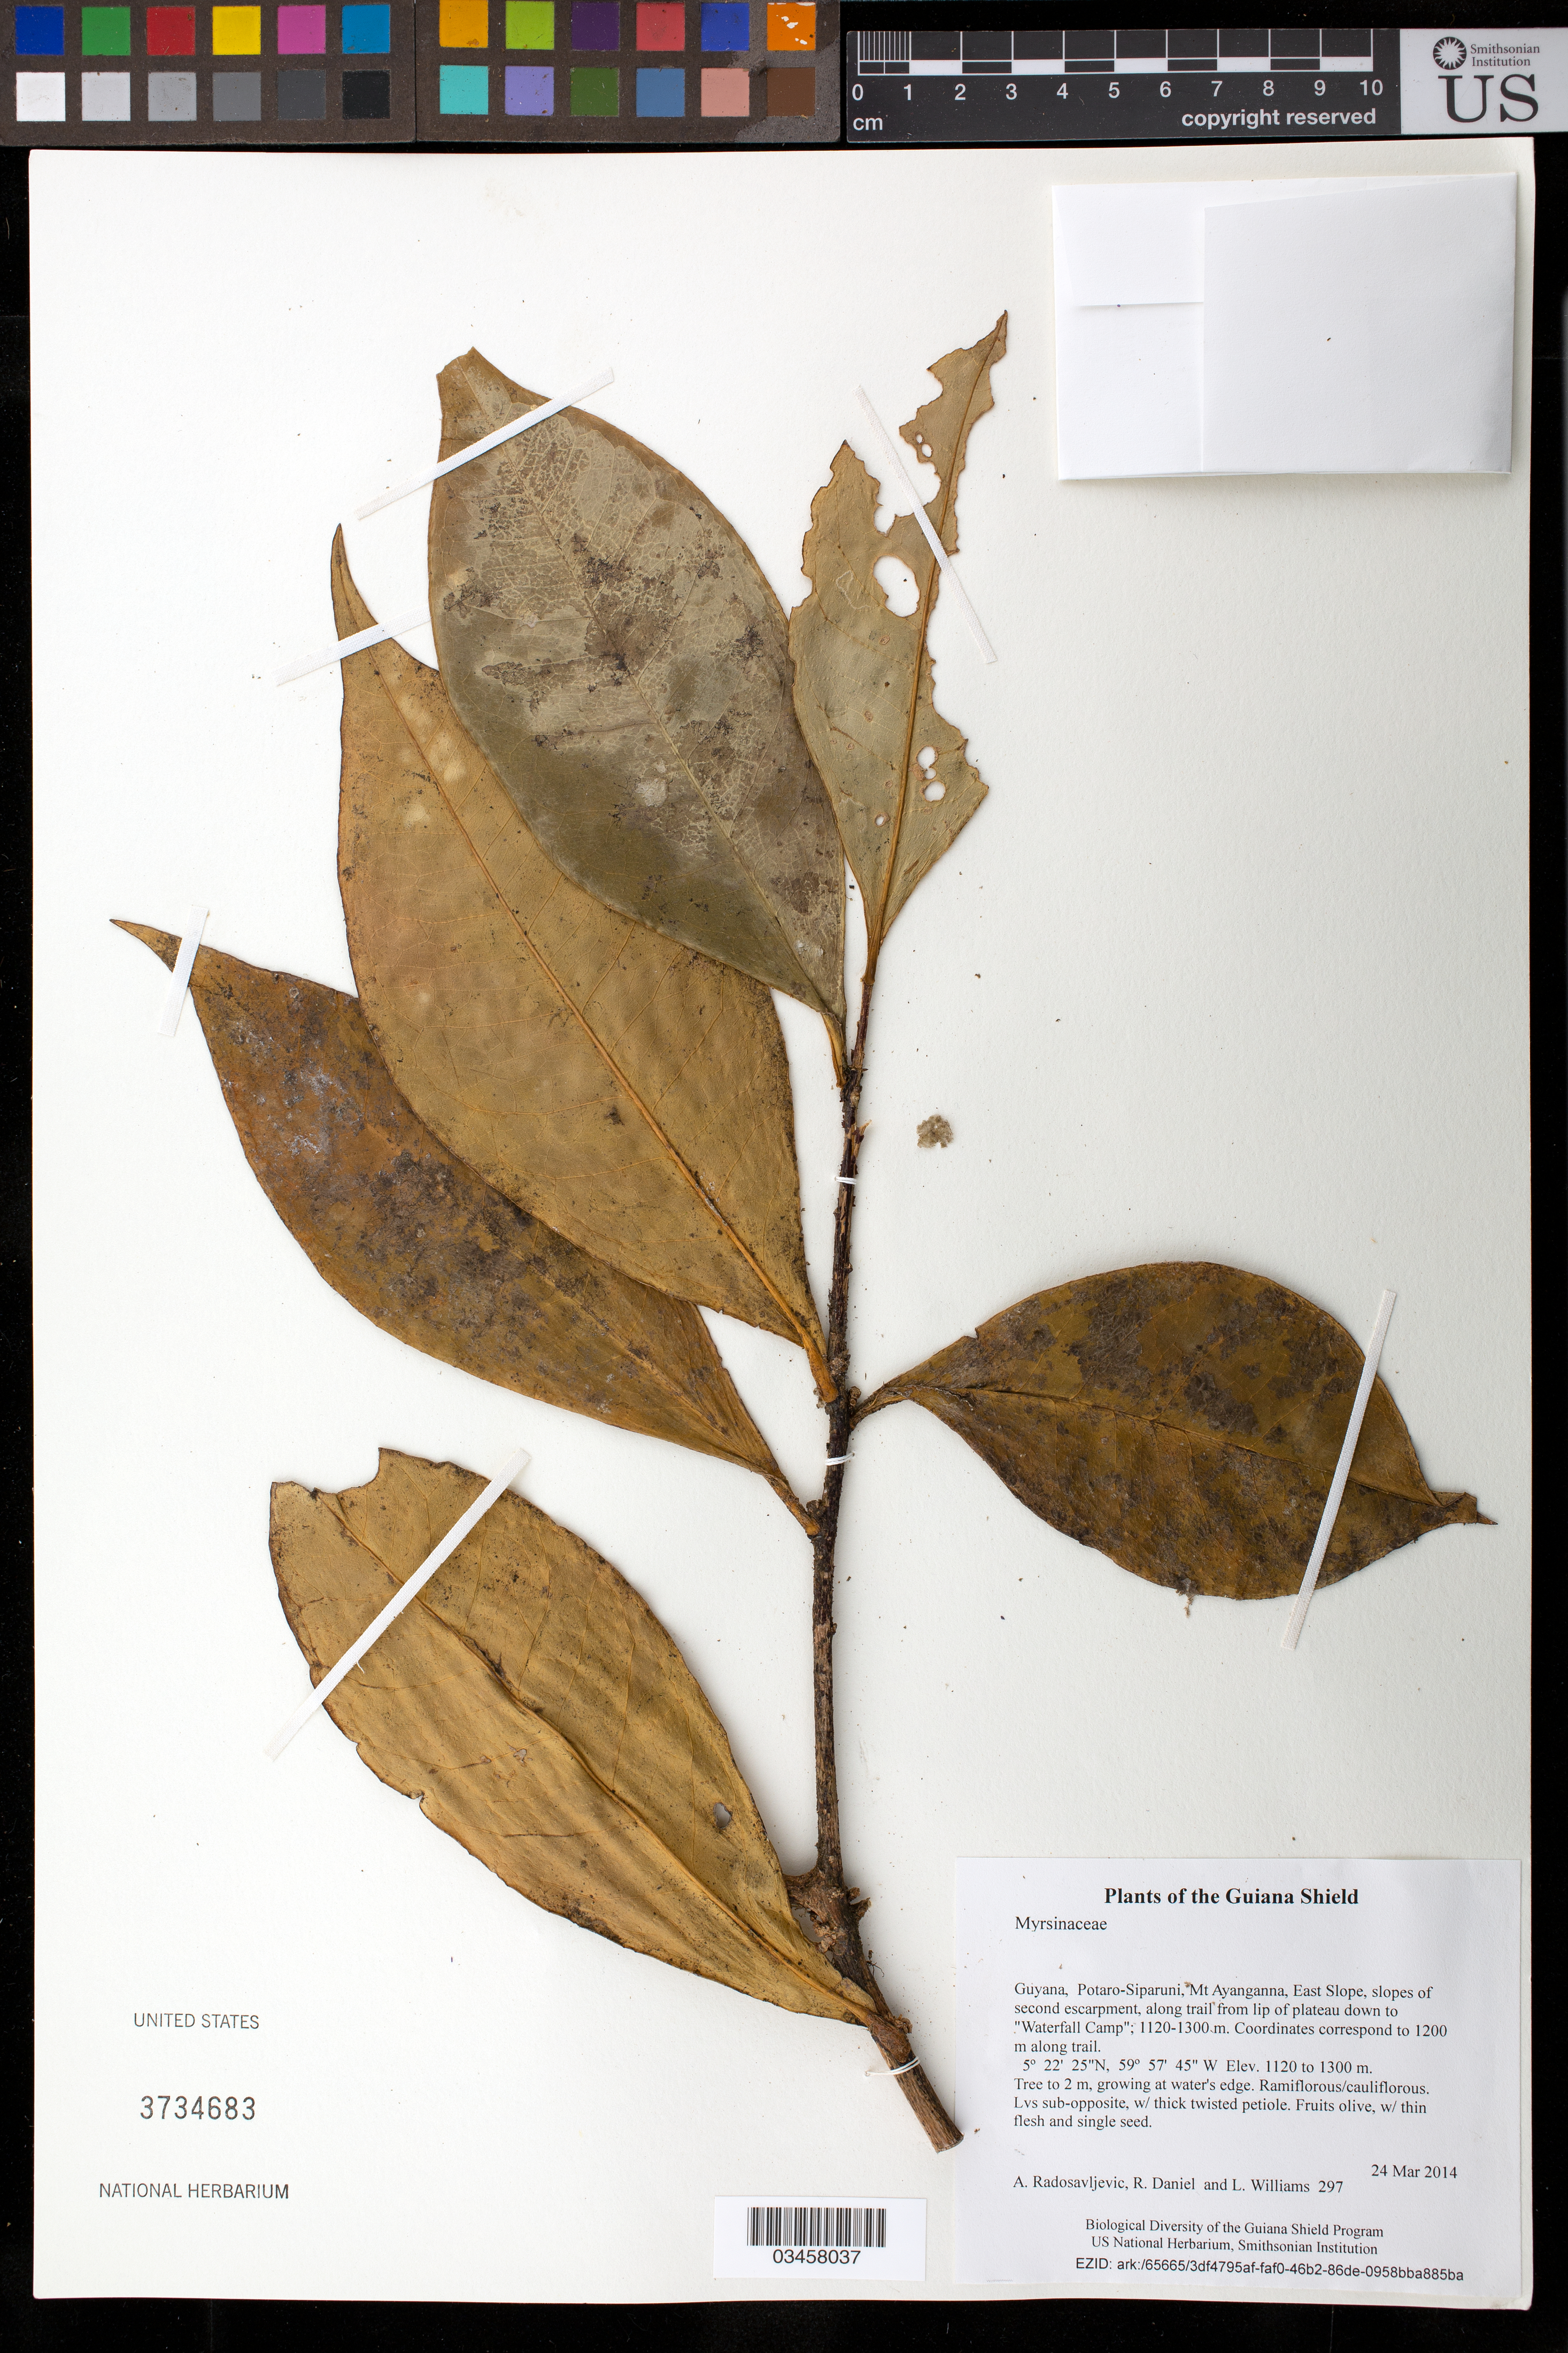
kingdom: Plantae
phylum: Tracheophyta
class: Magnoliopsida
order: Ericales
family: Primulaceae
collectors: A. Radosavljevic, R. Daniel & L. Williams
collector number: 297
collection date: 2014-03-24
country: Guyana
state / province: Potaro-Siparuni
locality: Mt Ayanganna, East Slope, slopes of second escarpment, along trail from lip of plateau down to "Waterfall Camp"; 1120-1300 m. Coordinates correspond to 1200 m along trail.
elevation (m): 1120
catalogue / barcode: US 3734683